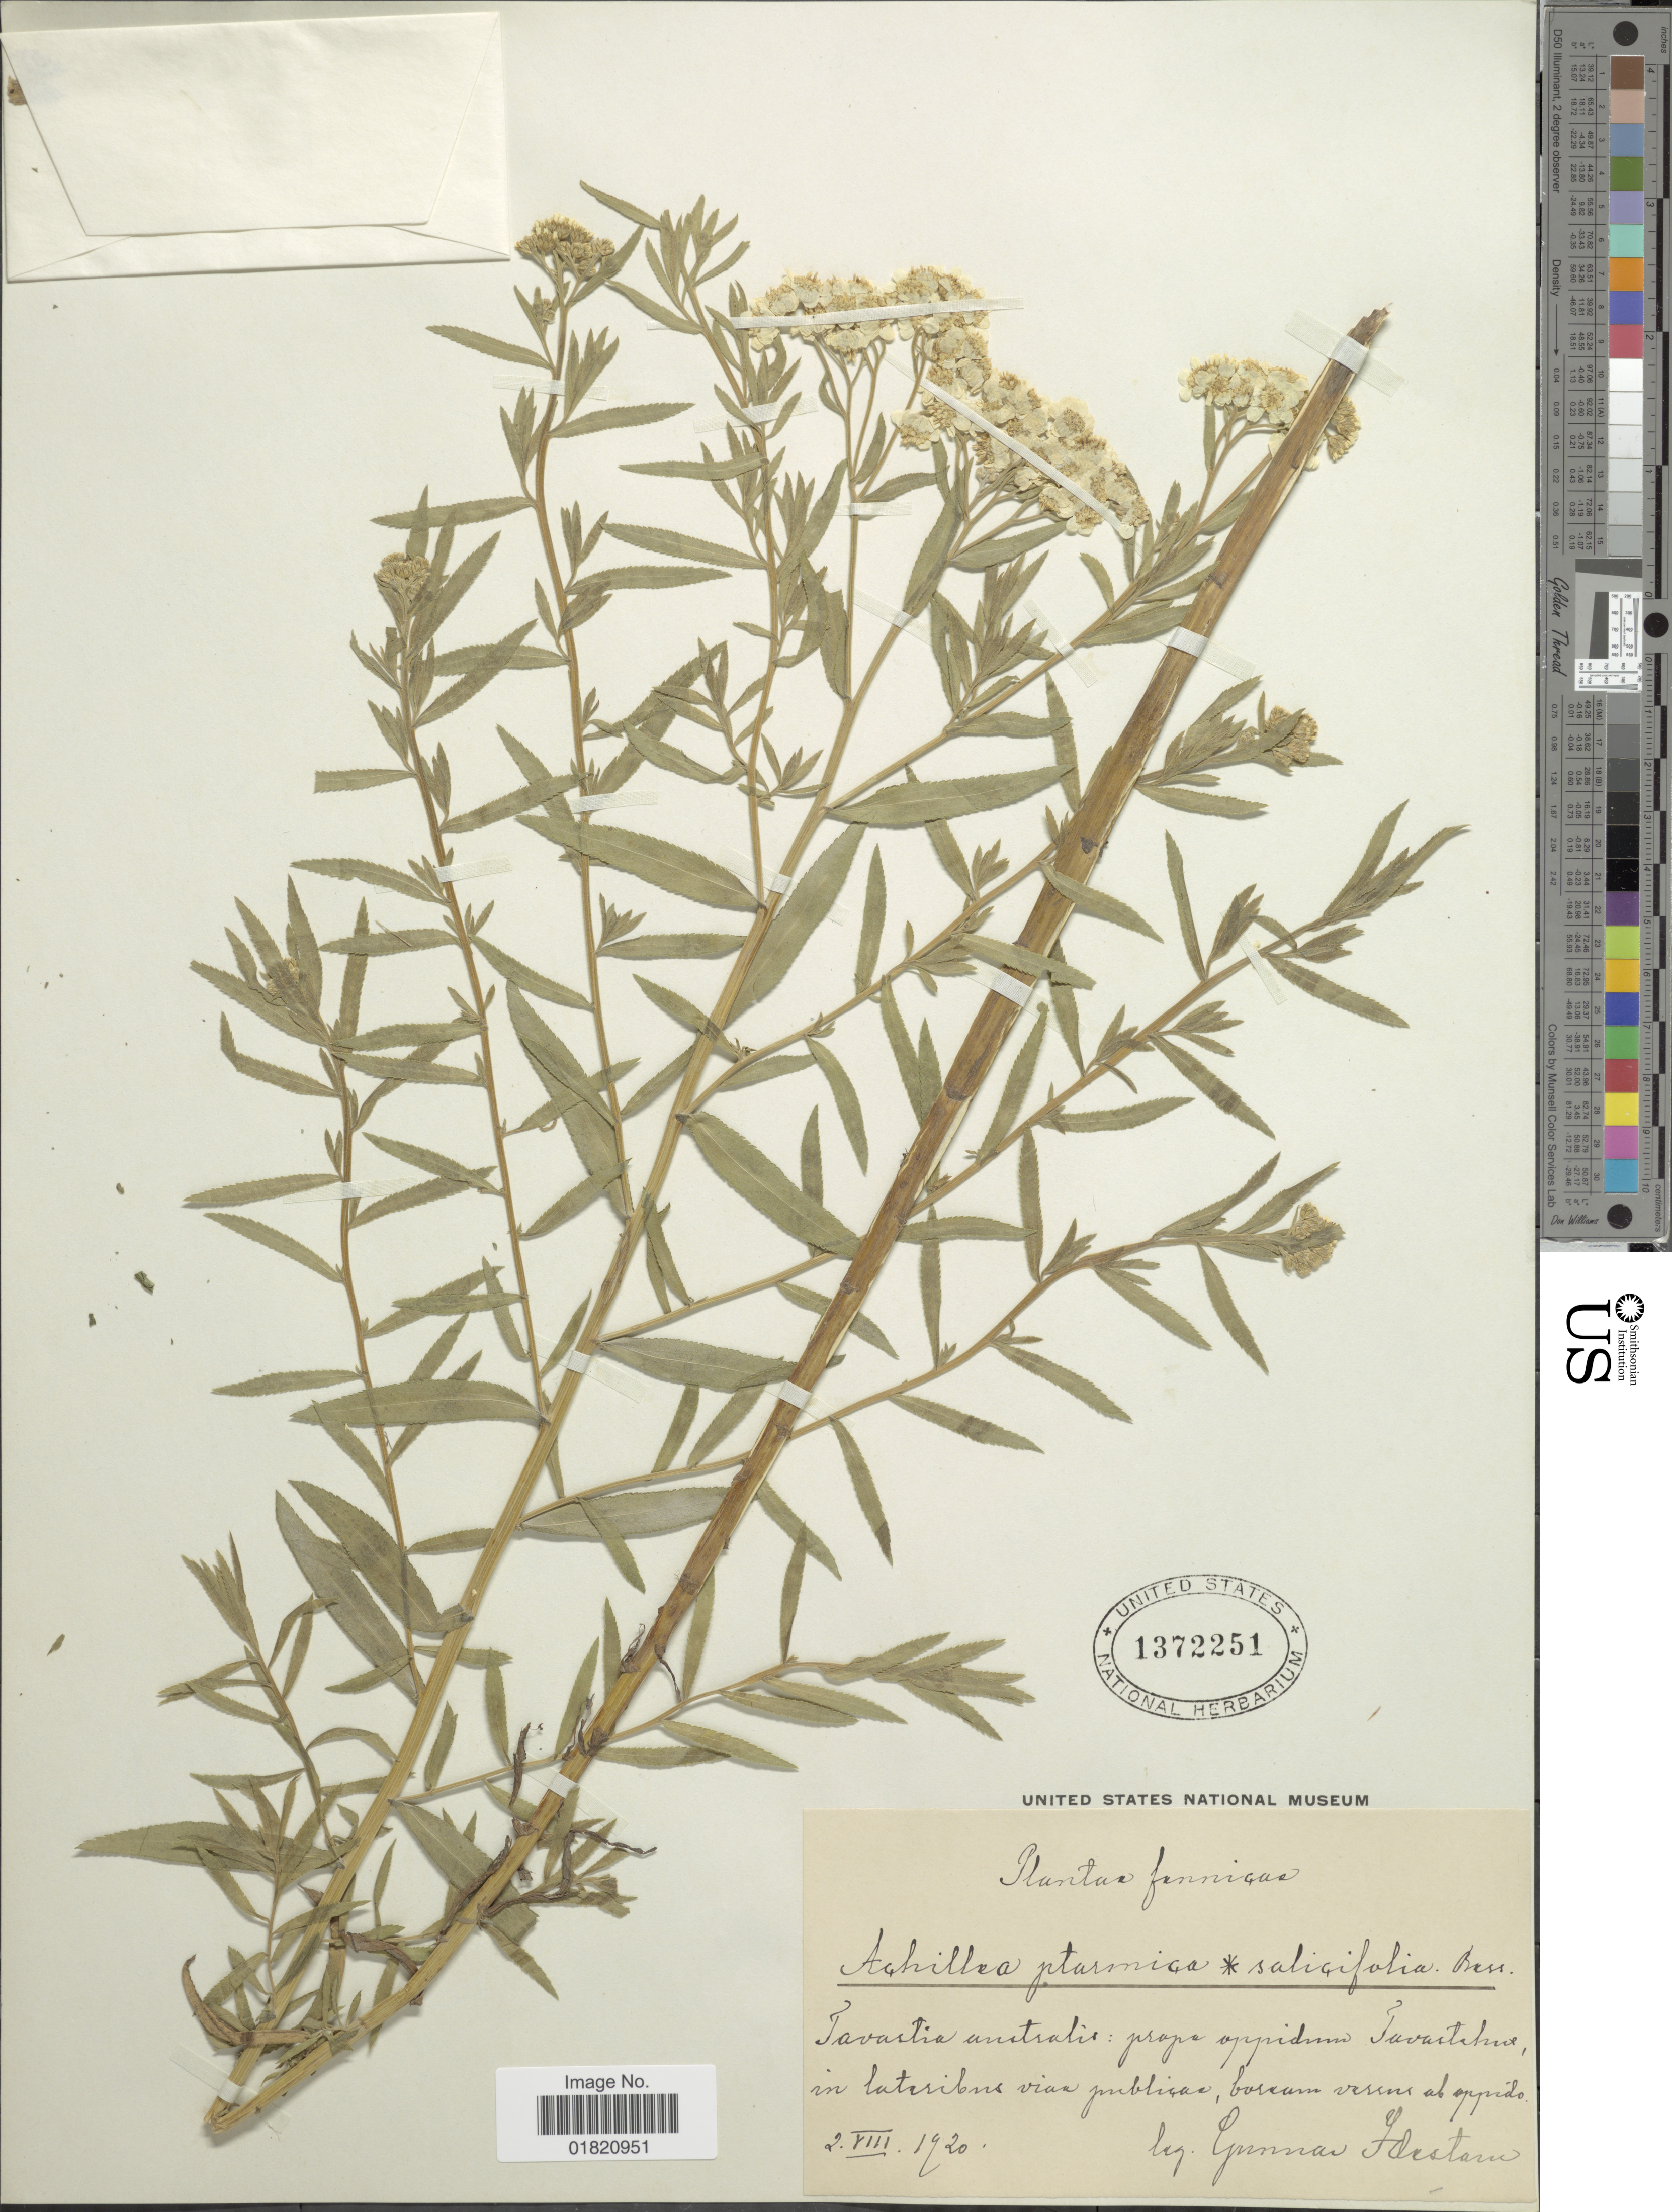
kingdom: Plantae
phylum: Tracheophyta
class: Magnoliopsida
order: Asterales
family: Asteraceae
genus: Achillea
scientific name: Achillea ptarmica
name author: L.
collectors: G. Tidstarn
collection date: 1920-08-02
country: Finland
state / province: Kanta-Häme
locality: Hämeenlinna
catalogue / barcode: US 1372251